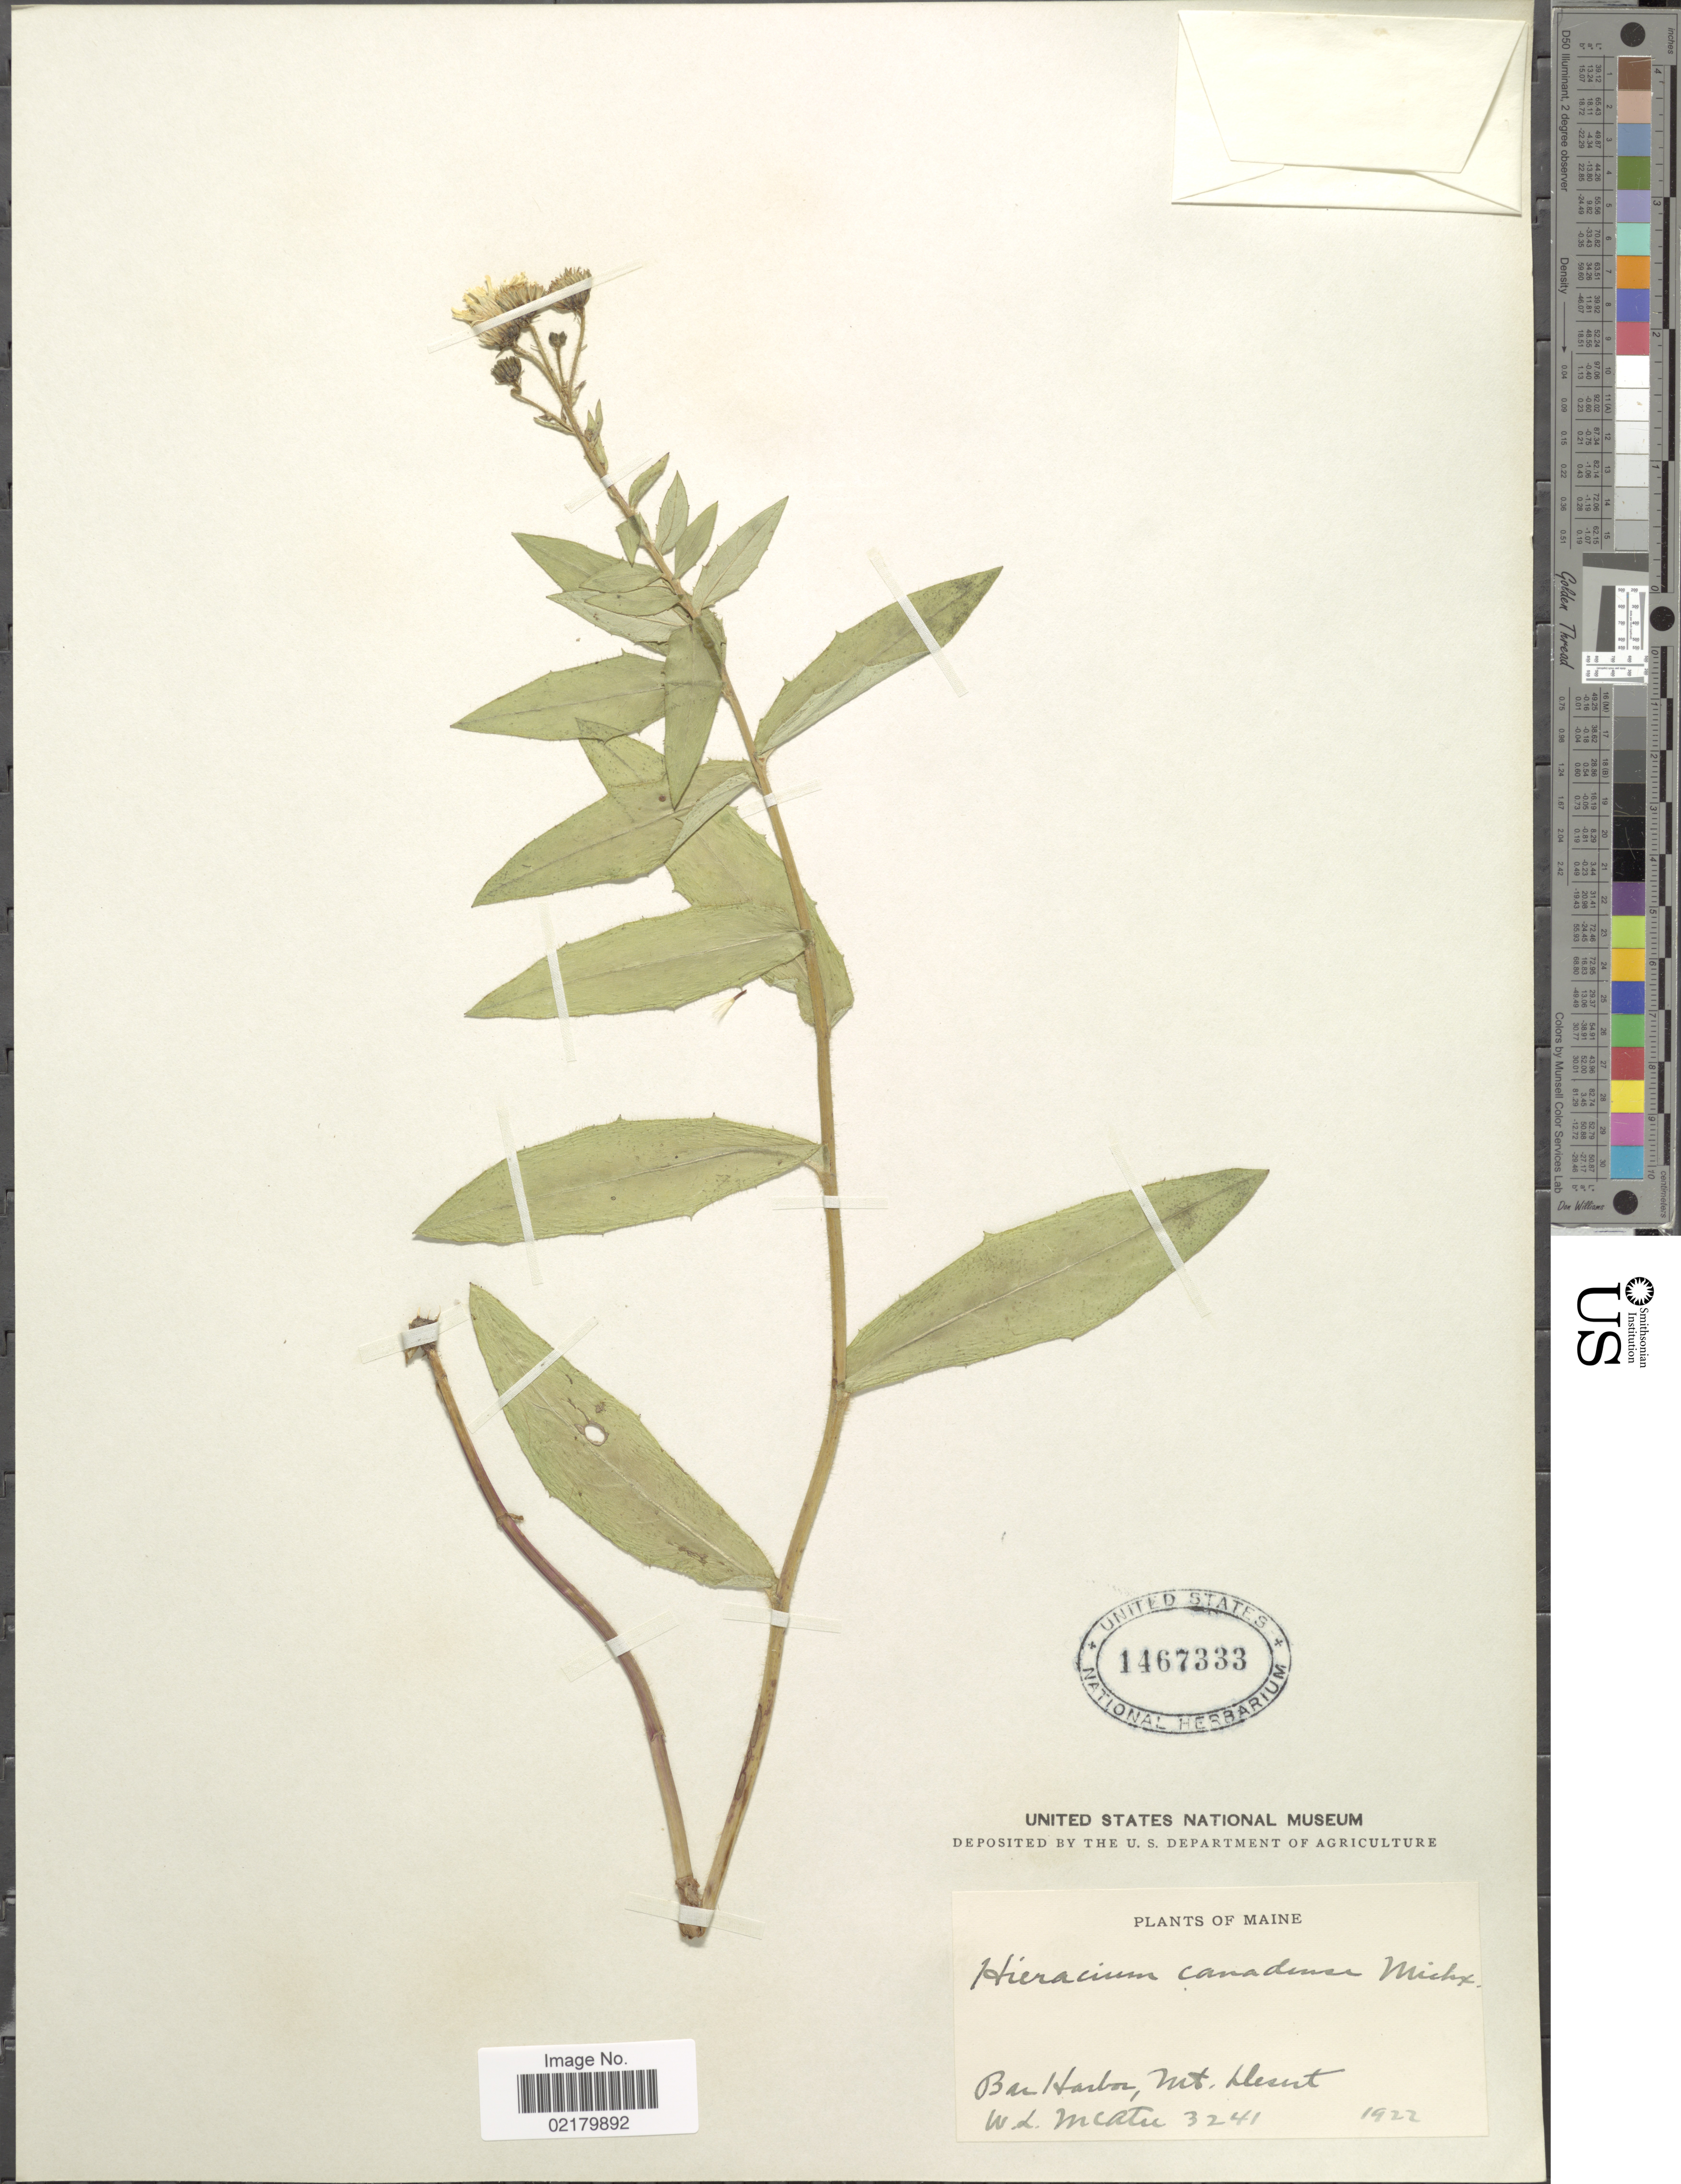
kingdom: Plantae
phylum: Tracheophyta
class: Magnoliopsida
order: Asterales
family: Asteraceae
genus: Hieracium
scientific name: Hieracium canadense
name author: Michx.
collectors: W. McAtic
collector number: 3241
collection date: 1922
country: United States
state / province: Maine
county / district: Hancock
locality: Bar Harbor, Mt Desert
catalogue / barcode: US 1467333